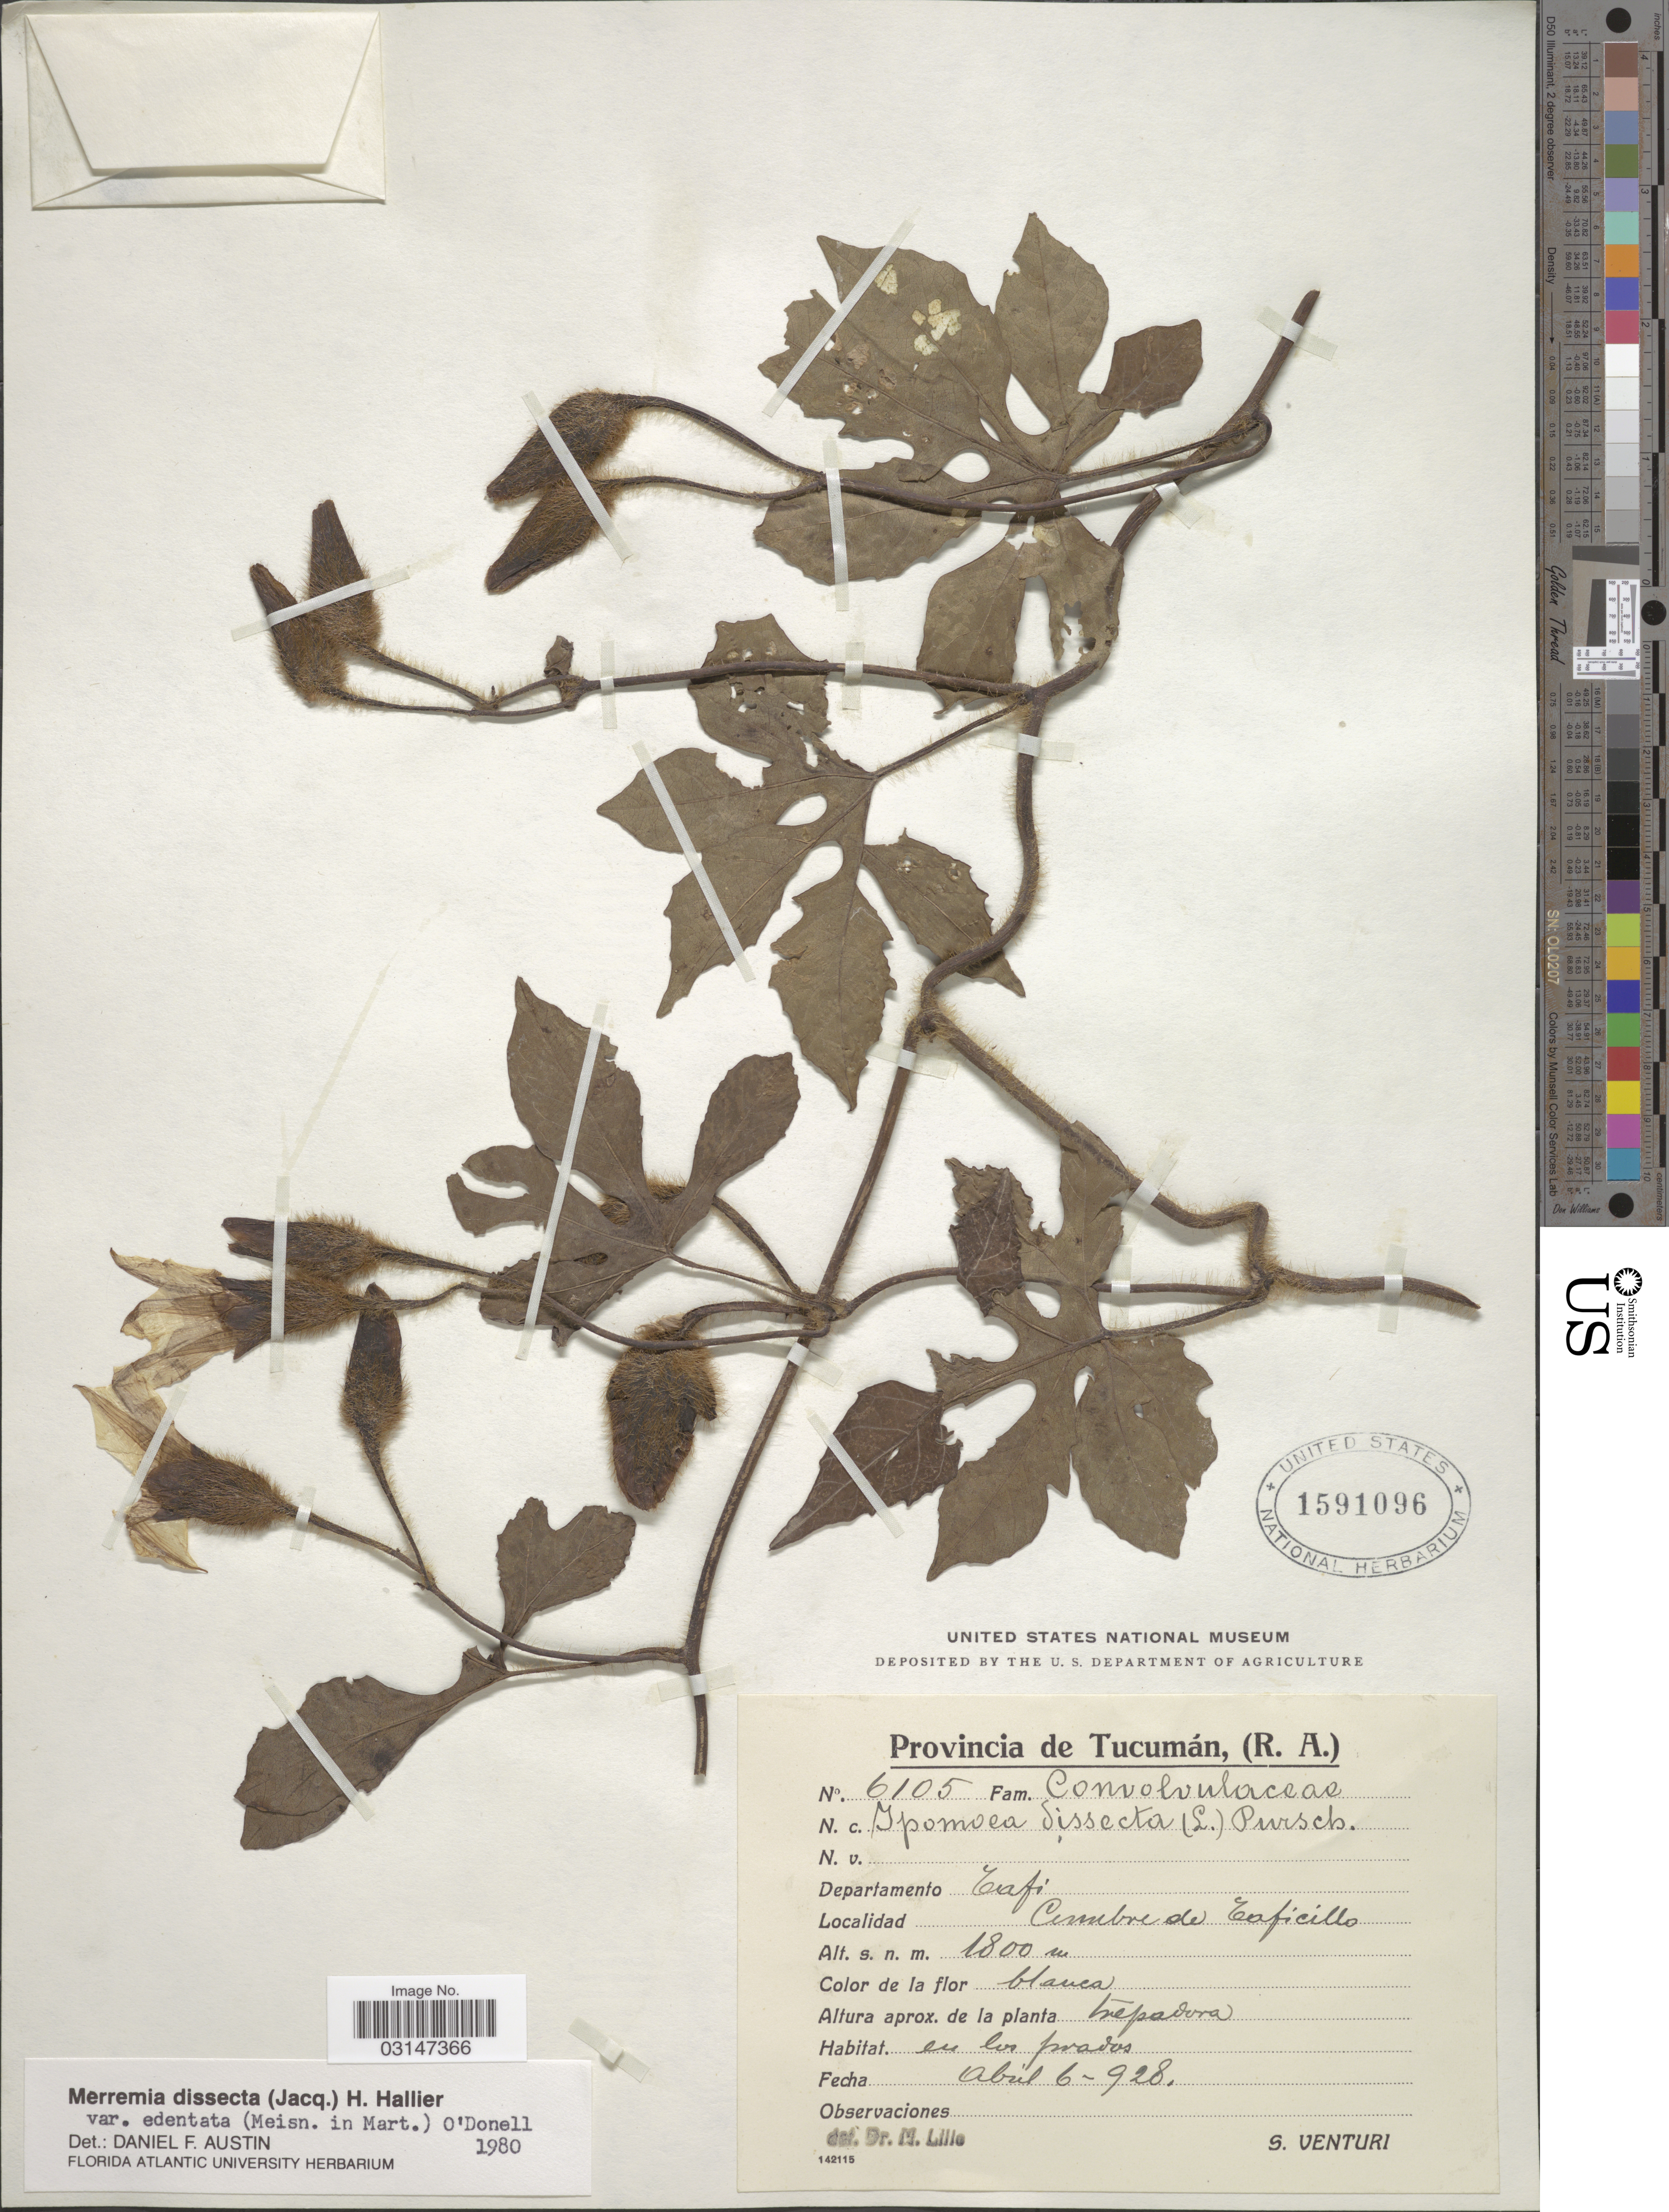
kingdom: Plantae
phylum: Tracheophyta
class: Magnoliopsida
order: Solanales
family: Convolvulaceae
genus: Distimake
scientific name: Distimake dissectus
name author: (Jacq.) A. R. Simões & Staples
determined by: Strong, Mark T., (BOT), Smithsonian Institution - National Museum of Natural History (UNITED STATES)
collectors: S. Venturi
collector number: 6105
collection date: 1928-04-06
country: Argentina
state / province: Tucuman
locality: Departamento Tafi, Cumbre de Taficillo.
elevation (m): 1800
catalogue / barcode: US 1591096